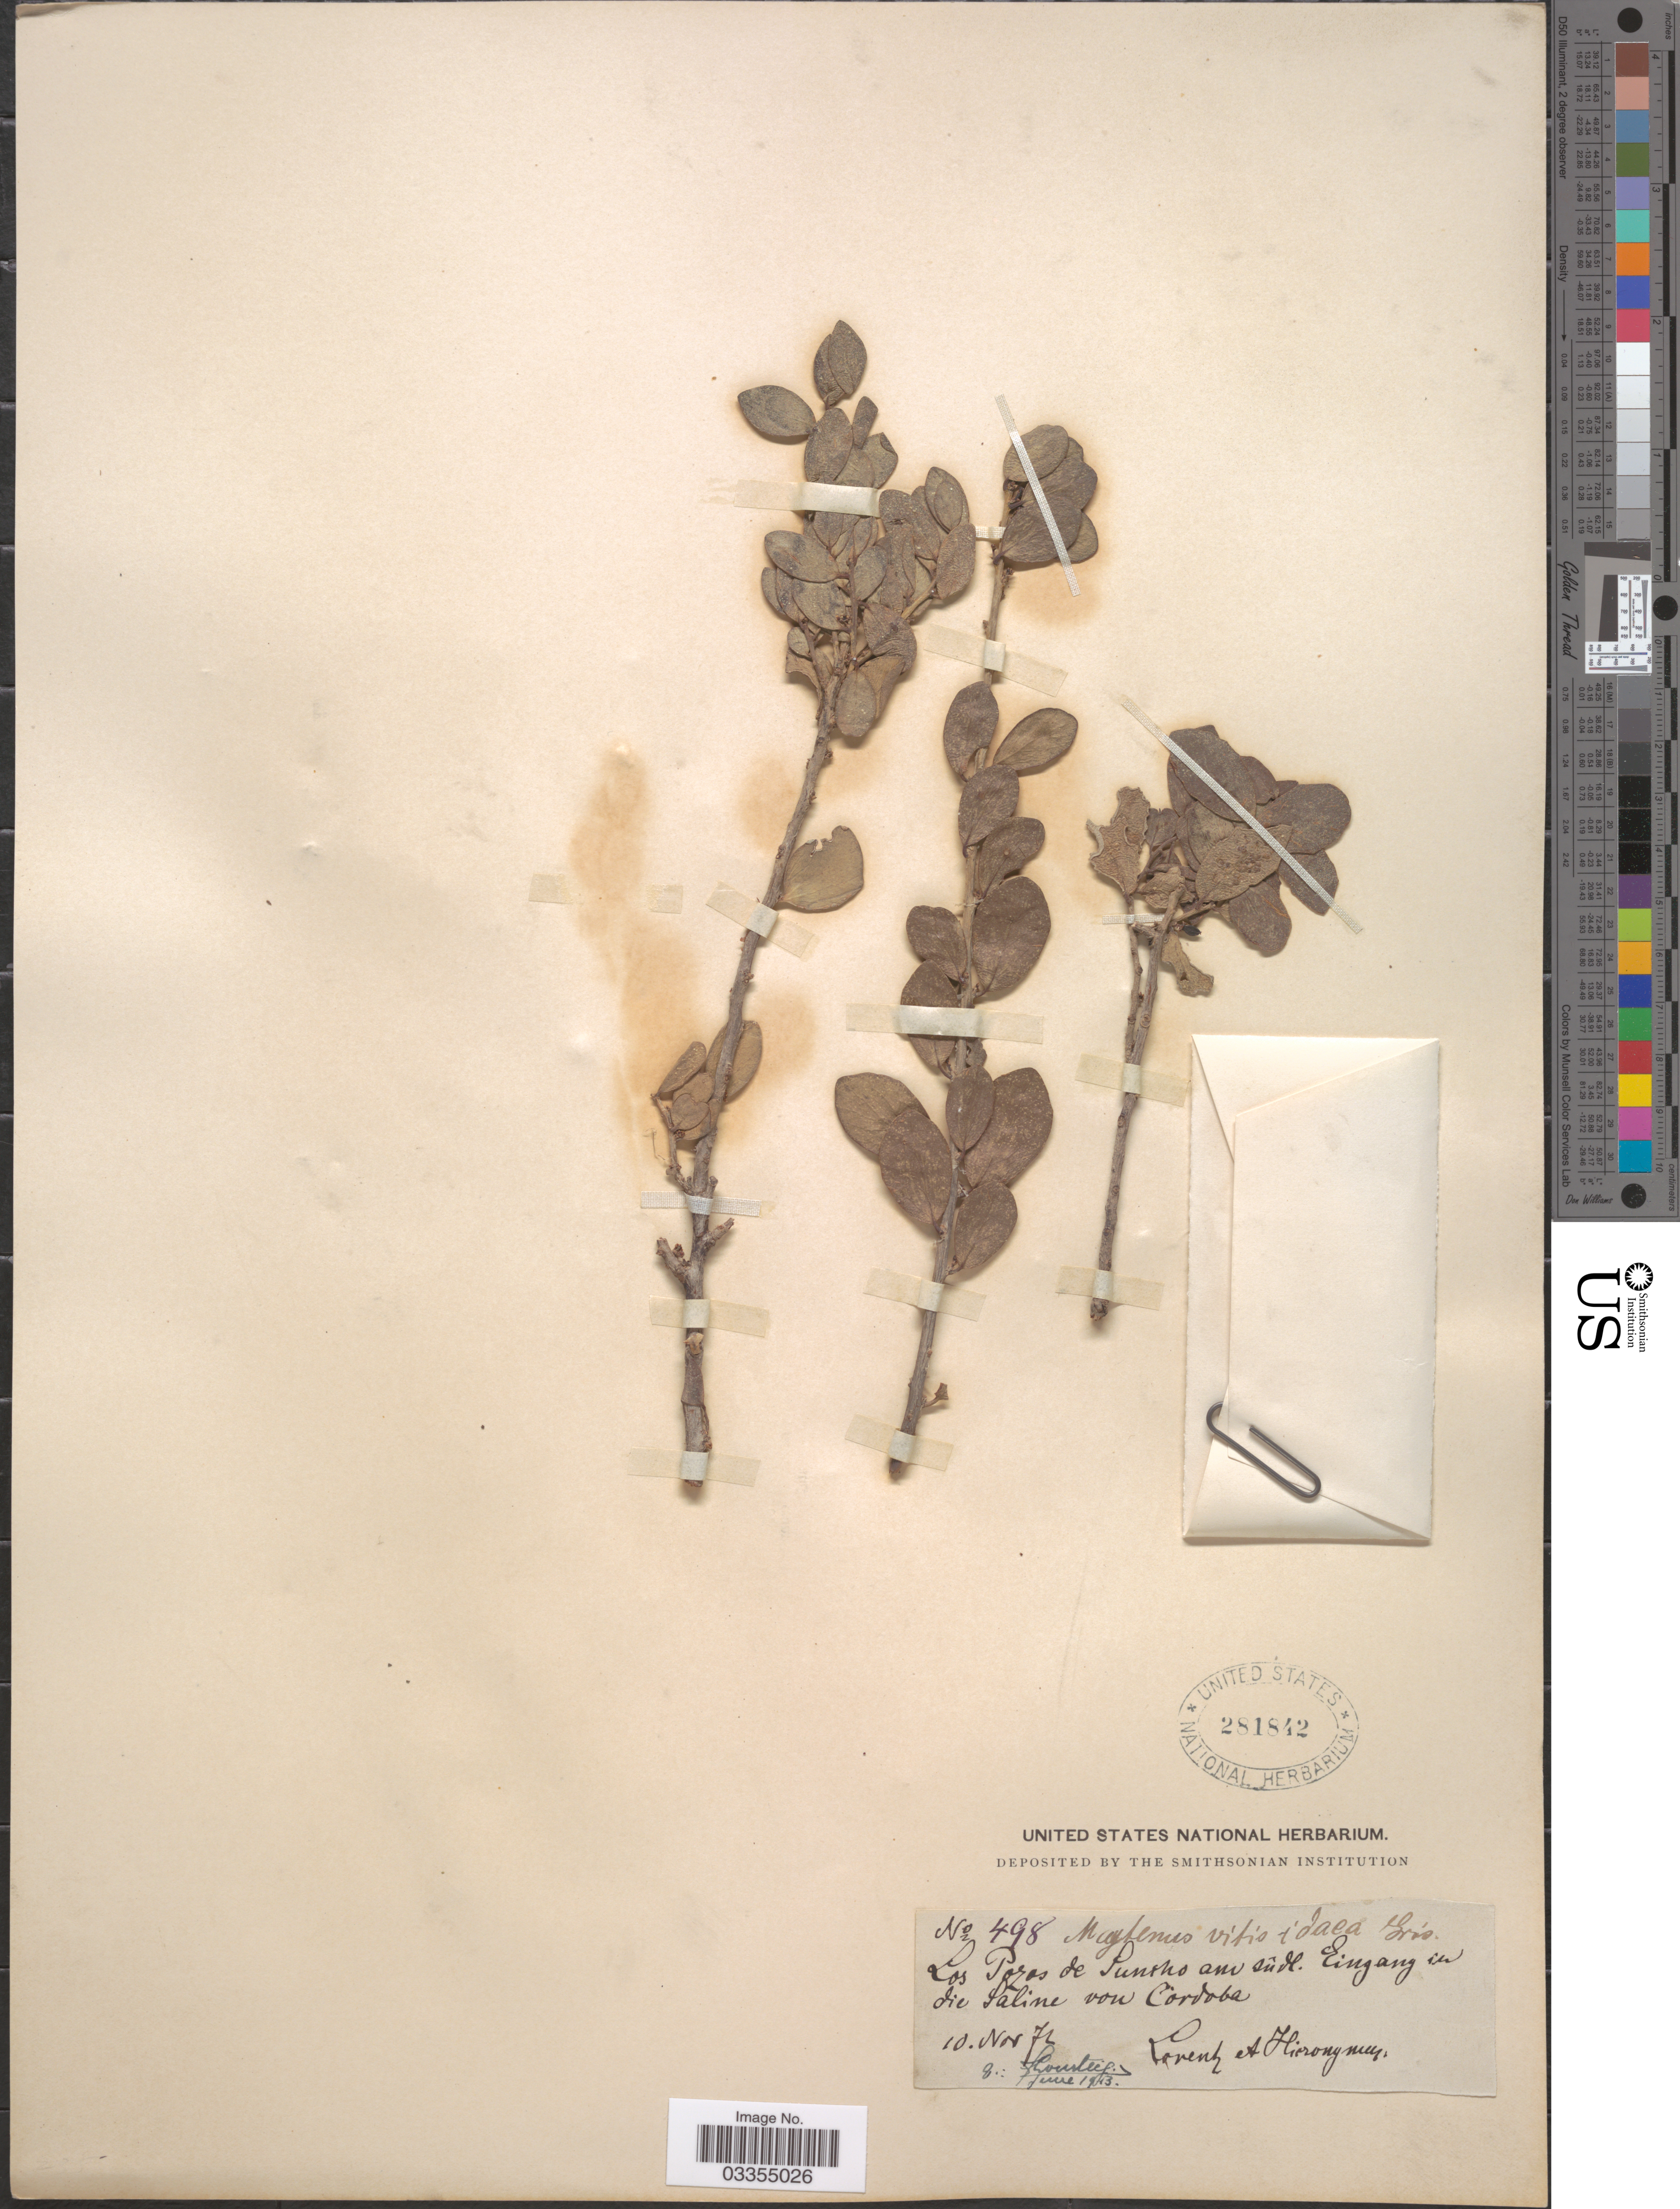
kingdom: Plantae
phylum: Tracheophyta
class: Magnoliopsida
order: Celastrales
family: Celastraceae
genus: Tricerma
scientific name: Tricerma vitis-idaeum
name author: (Griseb.) Lundell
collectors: -. Lorentz & -. Hieronymus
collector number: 498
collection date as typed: Transcribed d/m/y: 10/11/72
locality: Los Pozos de Punsno am sûdl. [interpreted] Eingang in die Saline von Córdoba.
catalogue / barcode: US 281842